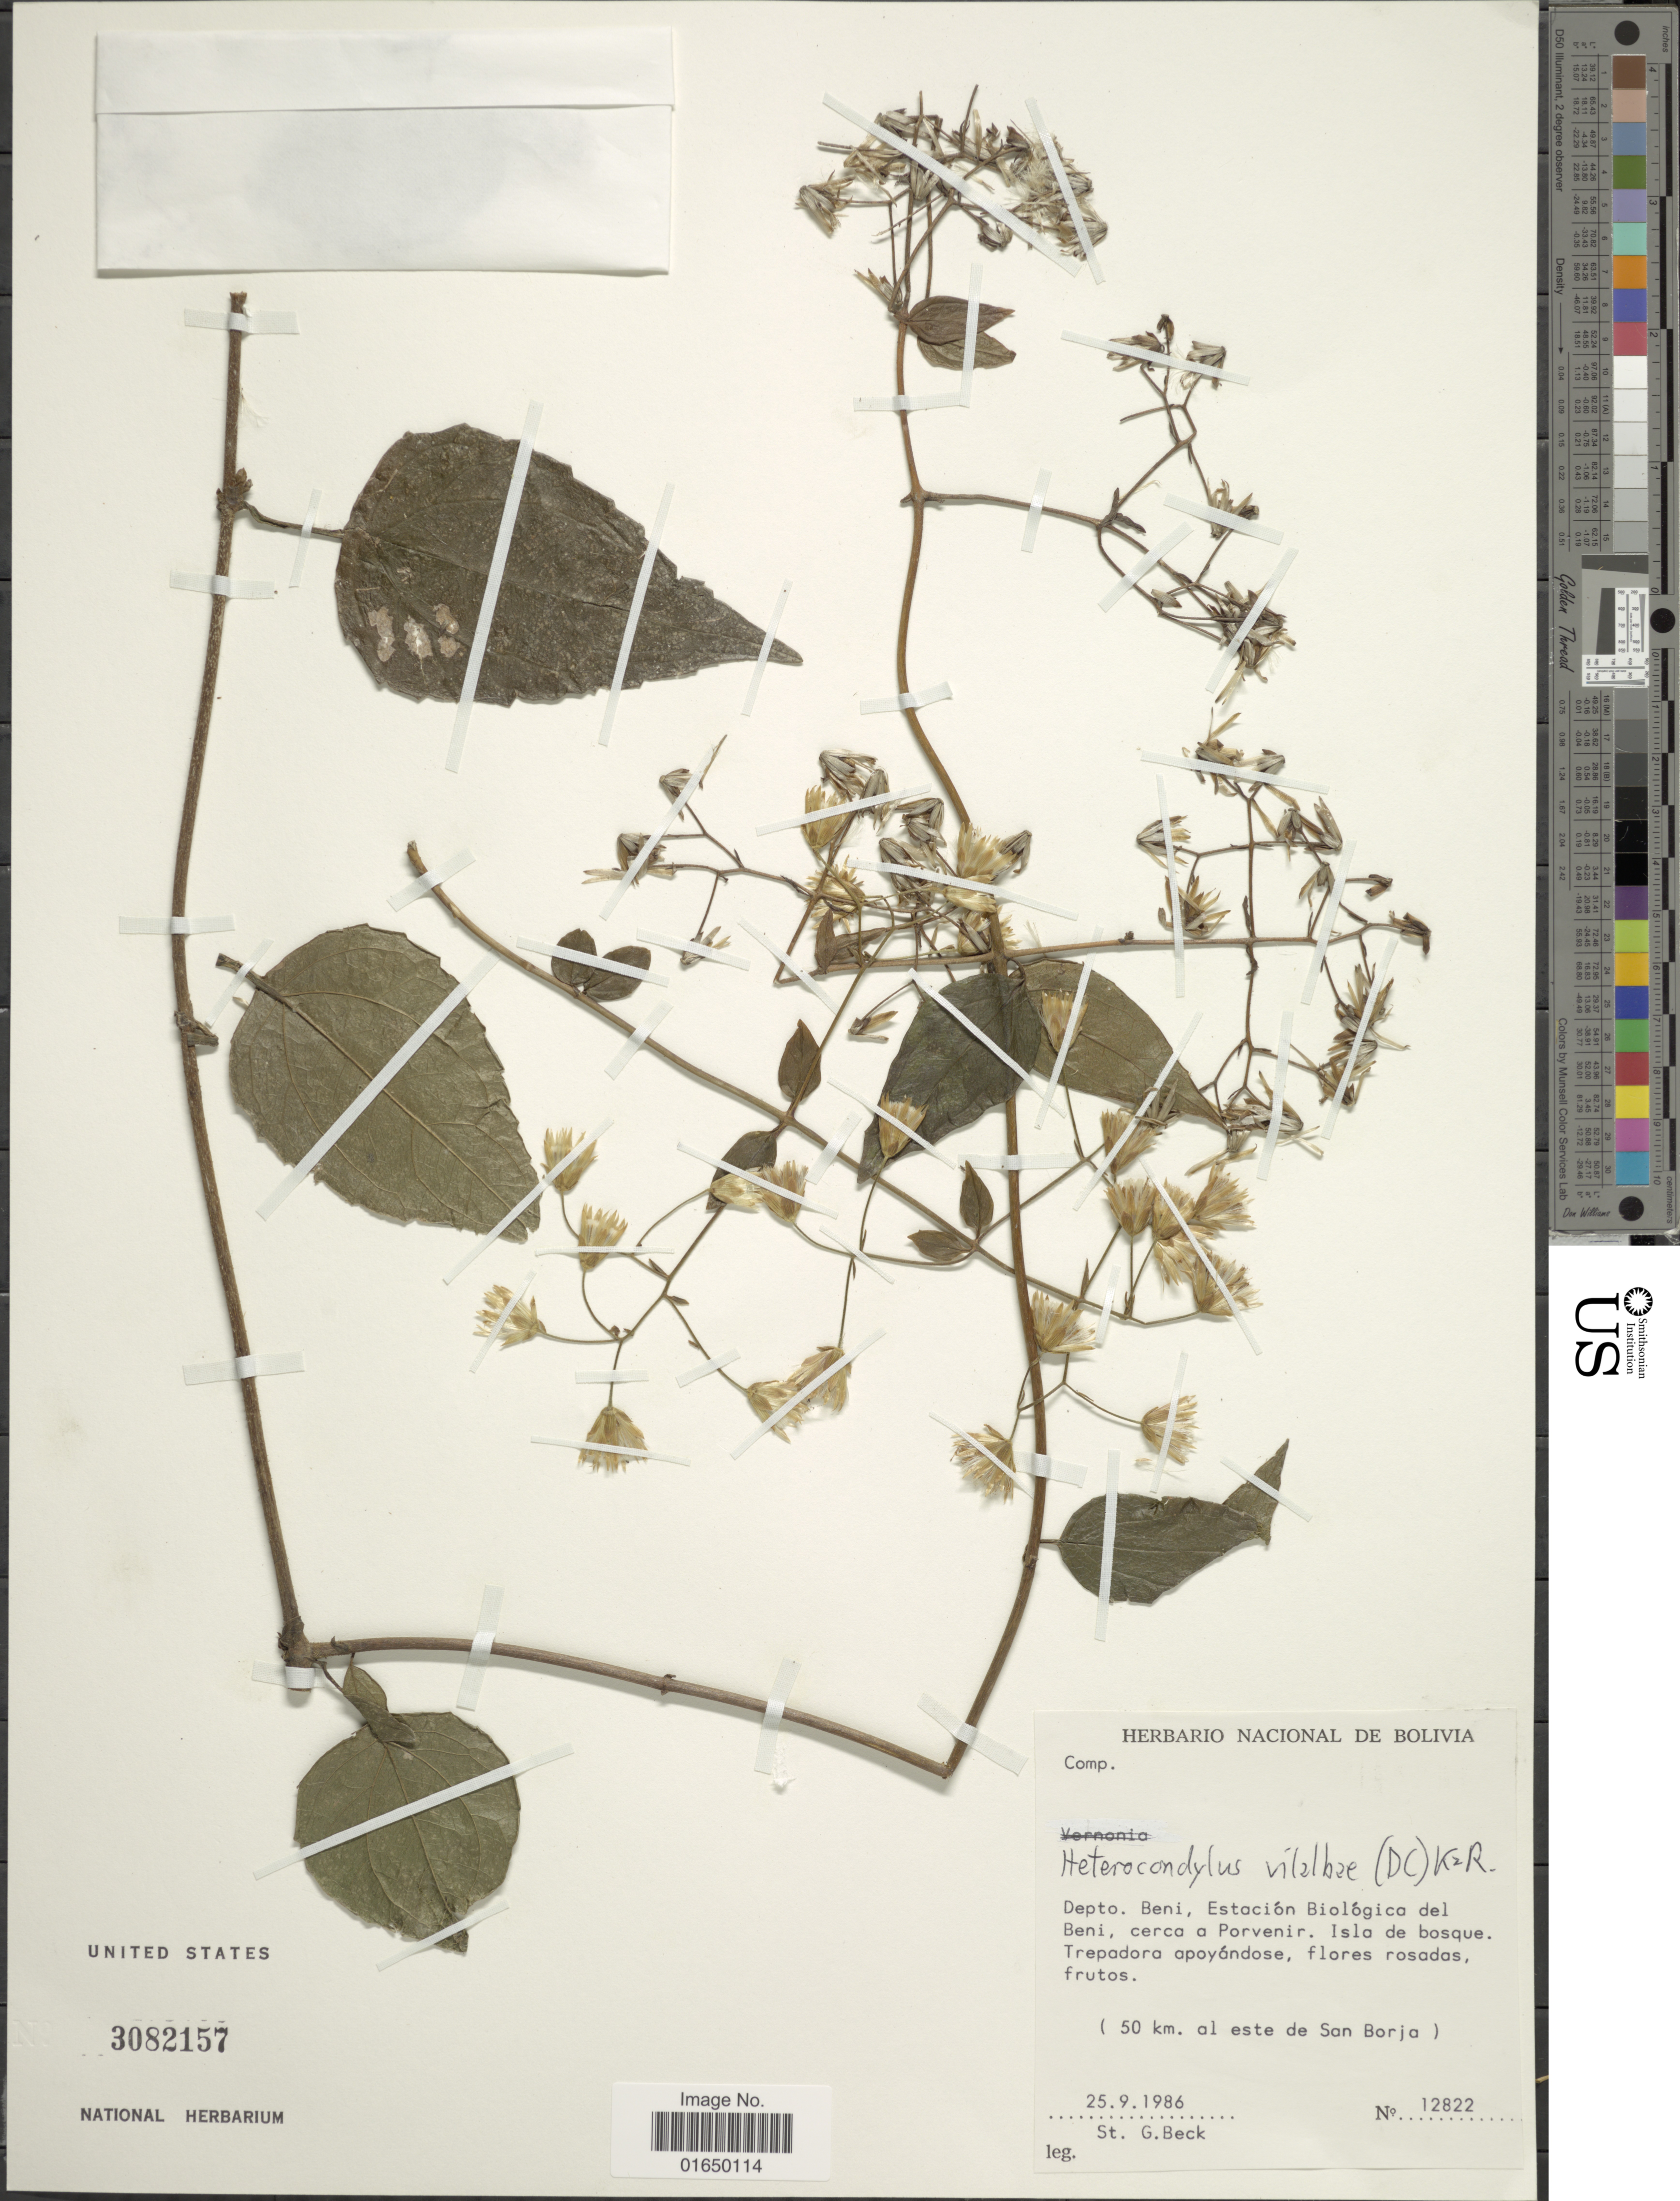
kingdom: Plantae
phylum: Tracheophyta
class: Magnoliopsida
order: Asterales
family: Asteraceae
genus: Heterocondylus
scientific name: Heterocondylus vitalbae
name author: (DC.) R.M. King & H. Rob.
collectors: S. G. Beck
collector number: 12822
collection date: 1986-09-25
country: Bolivia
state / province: Beni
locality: Depto. Beni, Estación Biológica del Beni, cerca a Porvenir. Isla de bosque Trepadora apoyándose, flores rosadas frutos (50 km. al este de San Barja)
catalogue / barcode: US 3082157